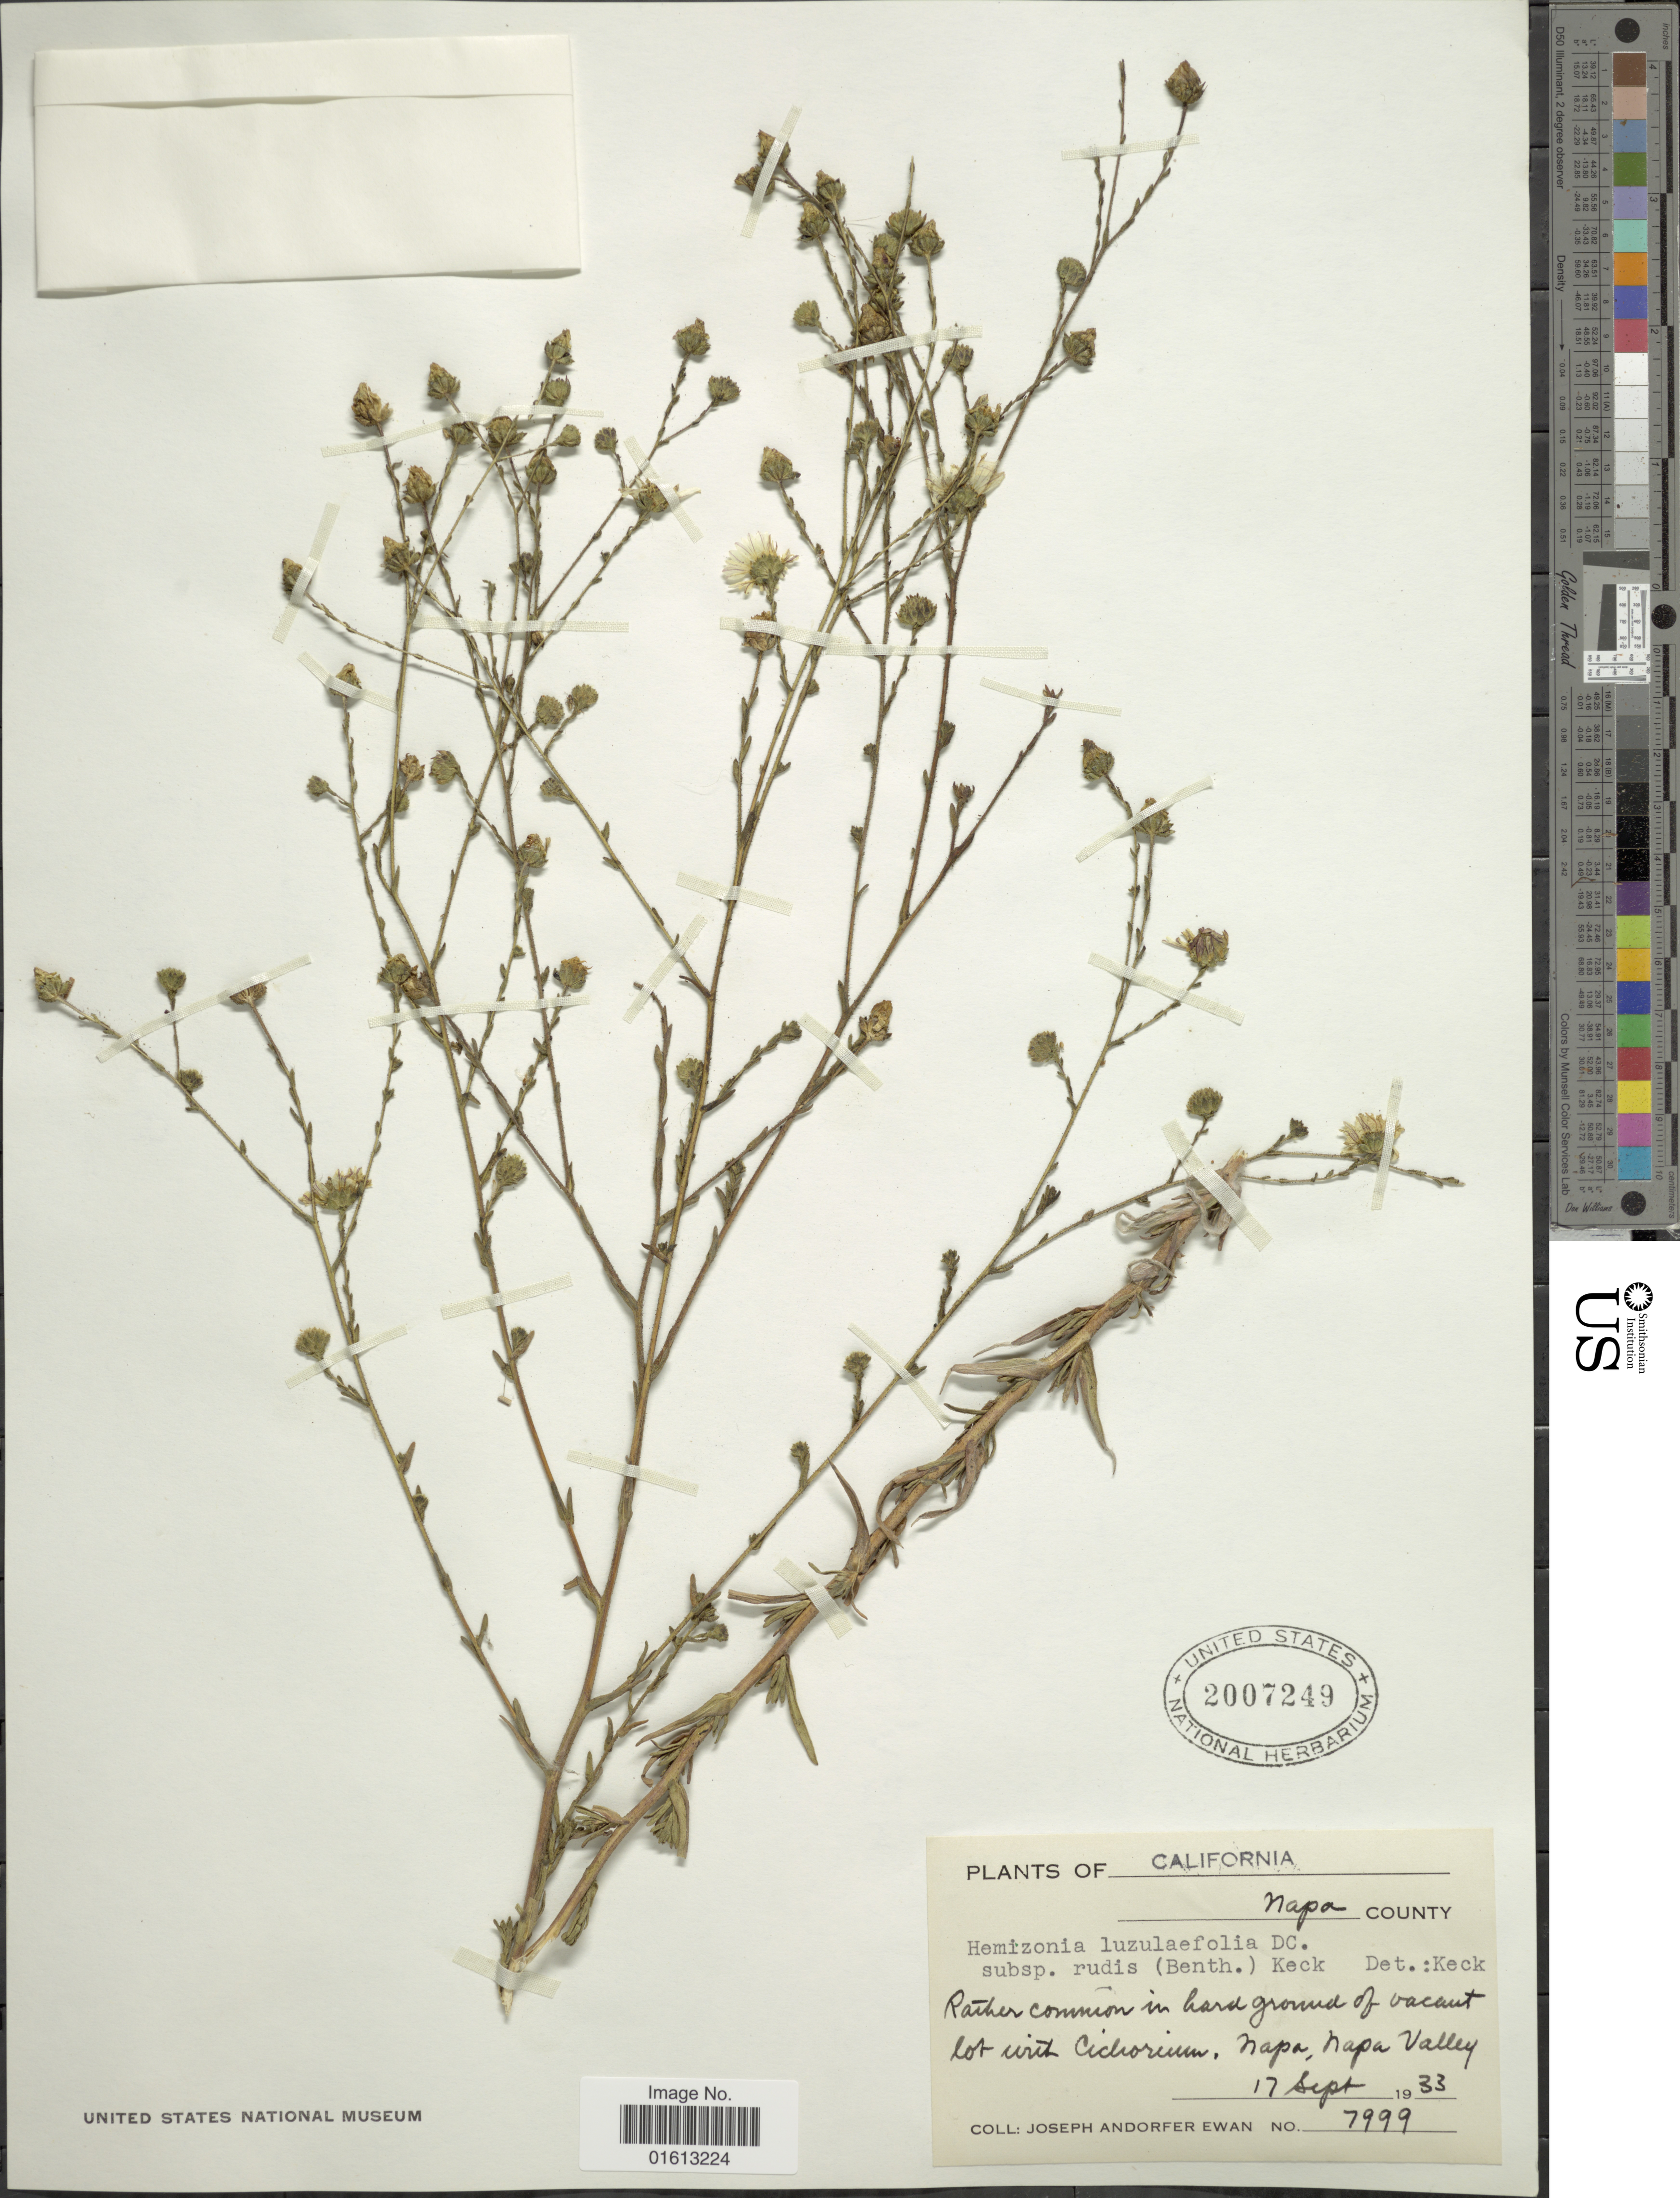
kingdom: Plantae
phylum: Tracheophyta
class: Magnoliopsida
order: Asterales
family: Asteraceae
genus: Hemizonia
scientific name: Hemizonia luzulaefolia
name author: DC.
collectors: J. A. Ewan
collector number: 7999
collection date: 1933-09-17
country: United States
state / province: California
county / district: Napa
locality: Napa County, Napa, Napa Valley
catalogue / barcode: US 2007249